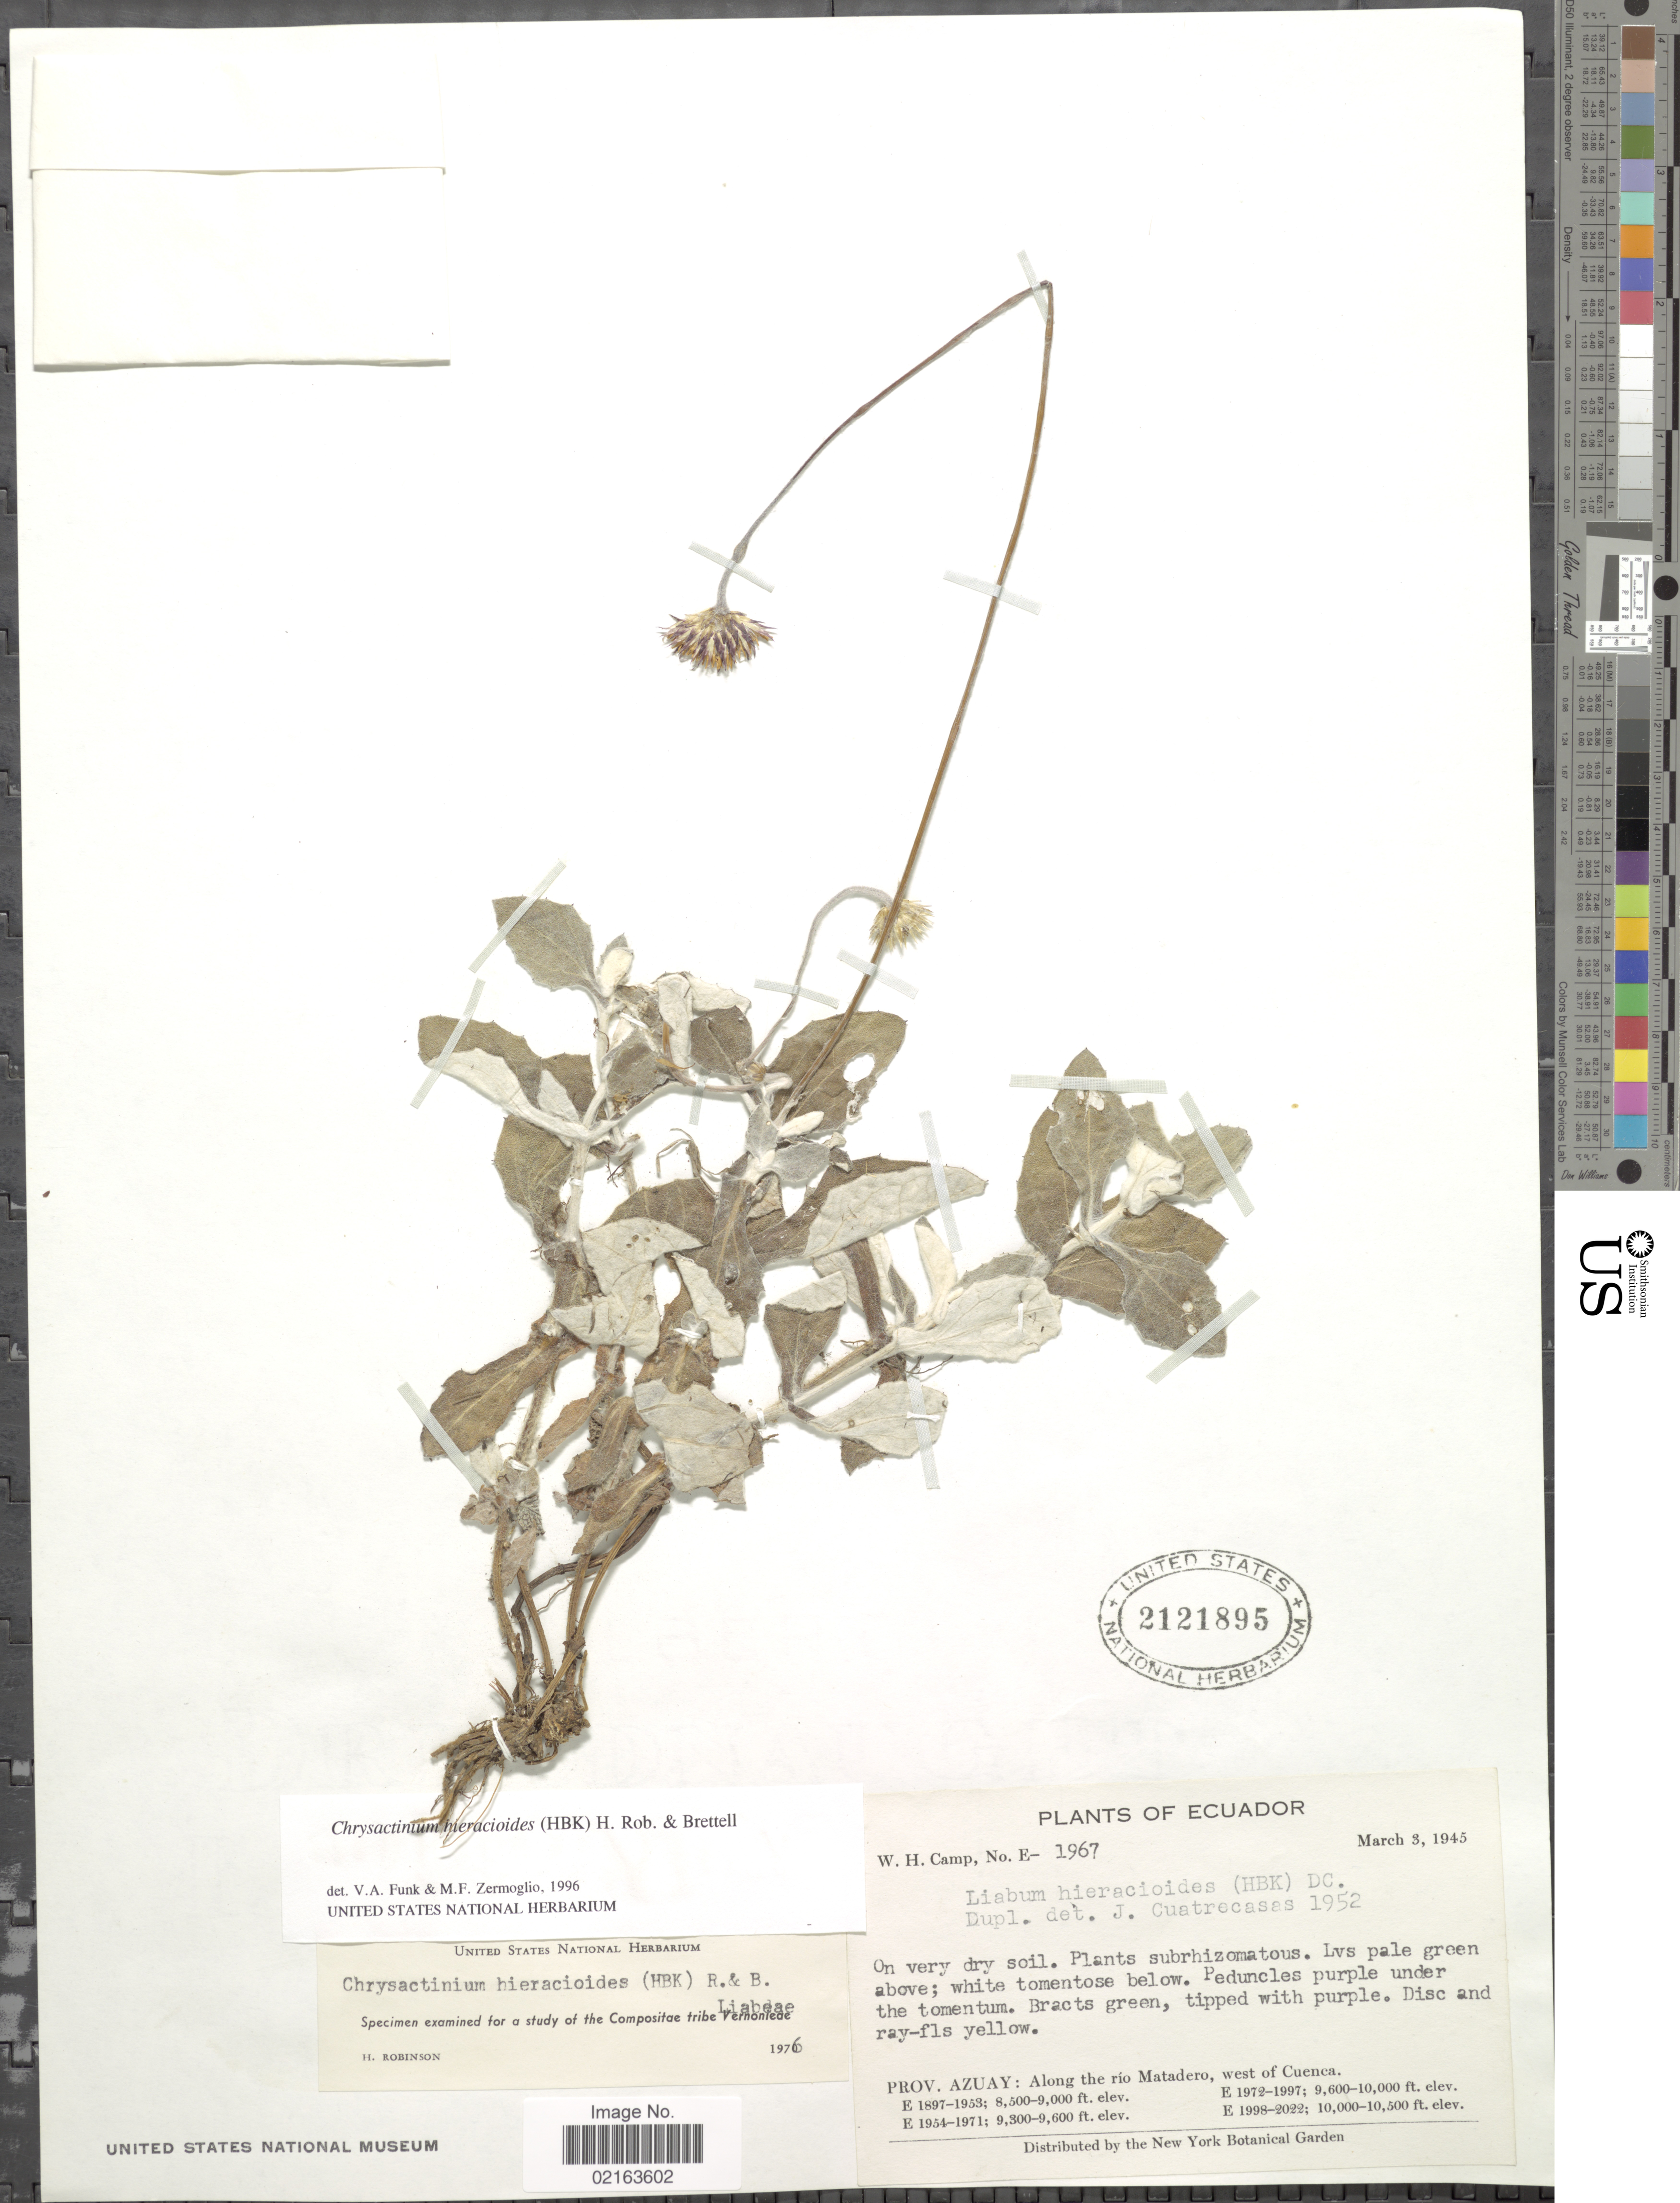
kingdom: Plantae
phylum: Tracheophyta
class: Magnoliopsida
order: Asterales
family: Asteraceae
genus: Chrysactinium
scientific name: Chrysactinium hieracioides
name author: (Kunth) H. Rob. & Brettell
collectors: W. H. Camp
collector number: E-1967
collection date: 1945-03-03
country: Ecuador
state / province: Azuay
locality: Prov. Azuay: Along the río Matadero, west of Cuenca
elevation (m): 2835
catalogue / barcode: US 2121895